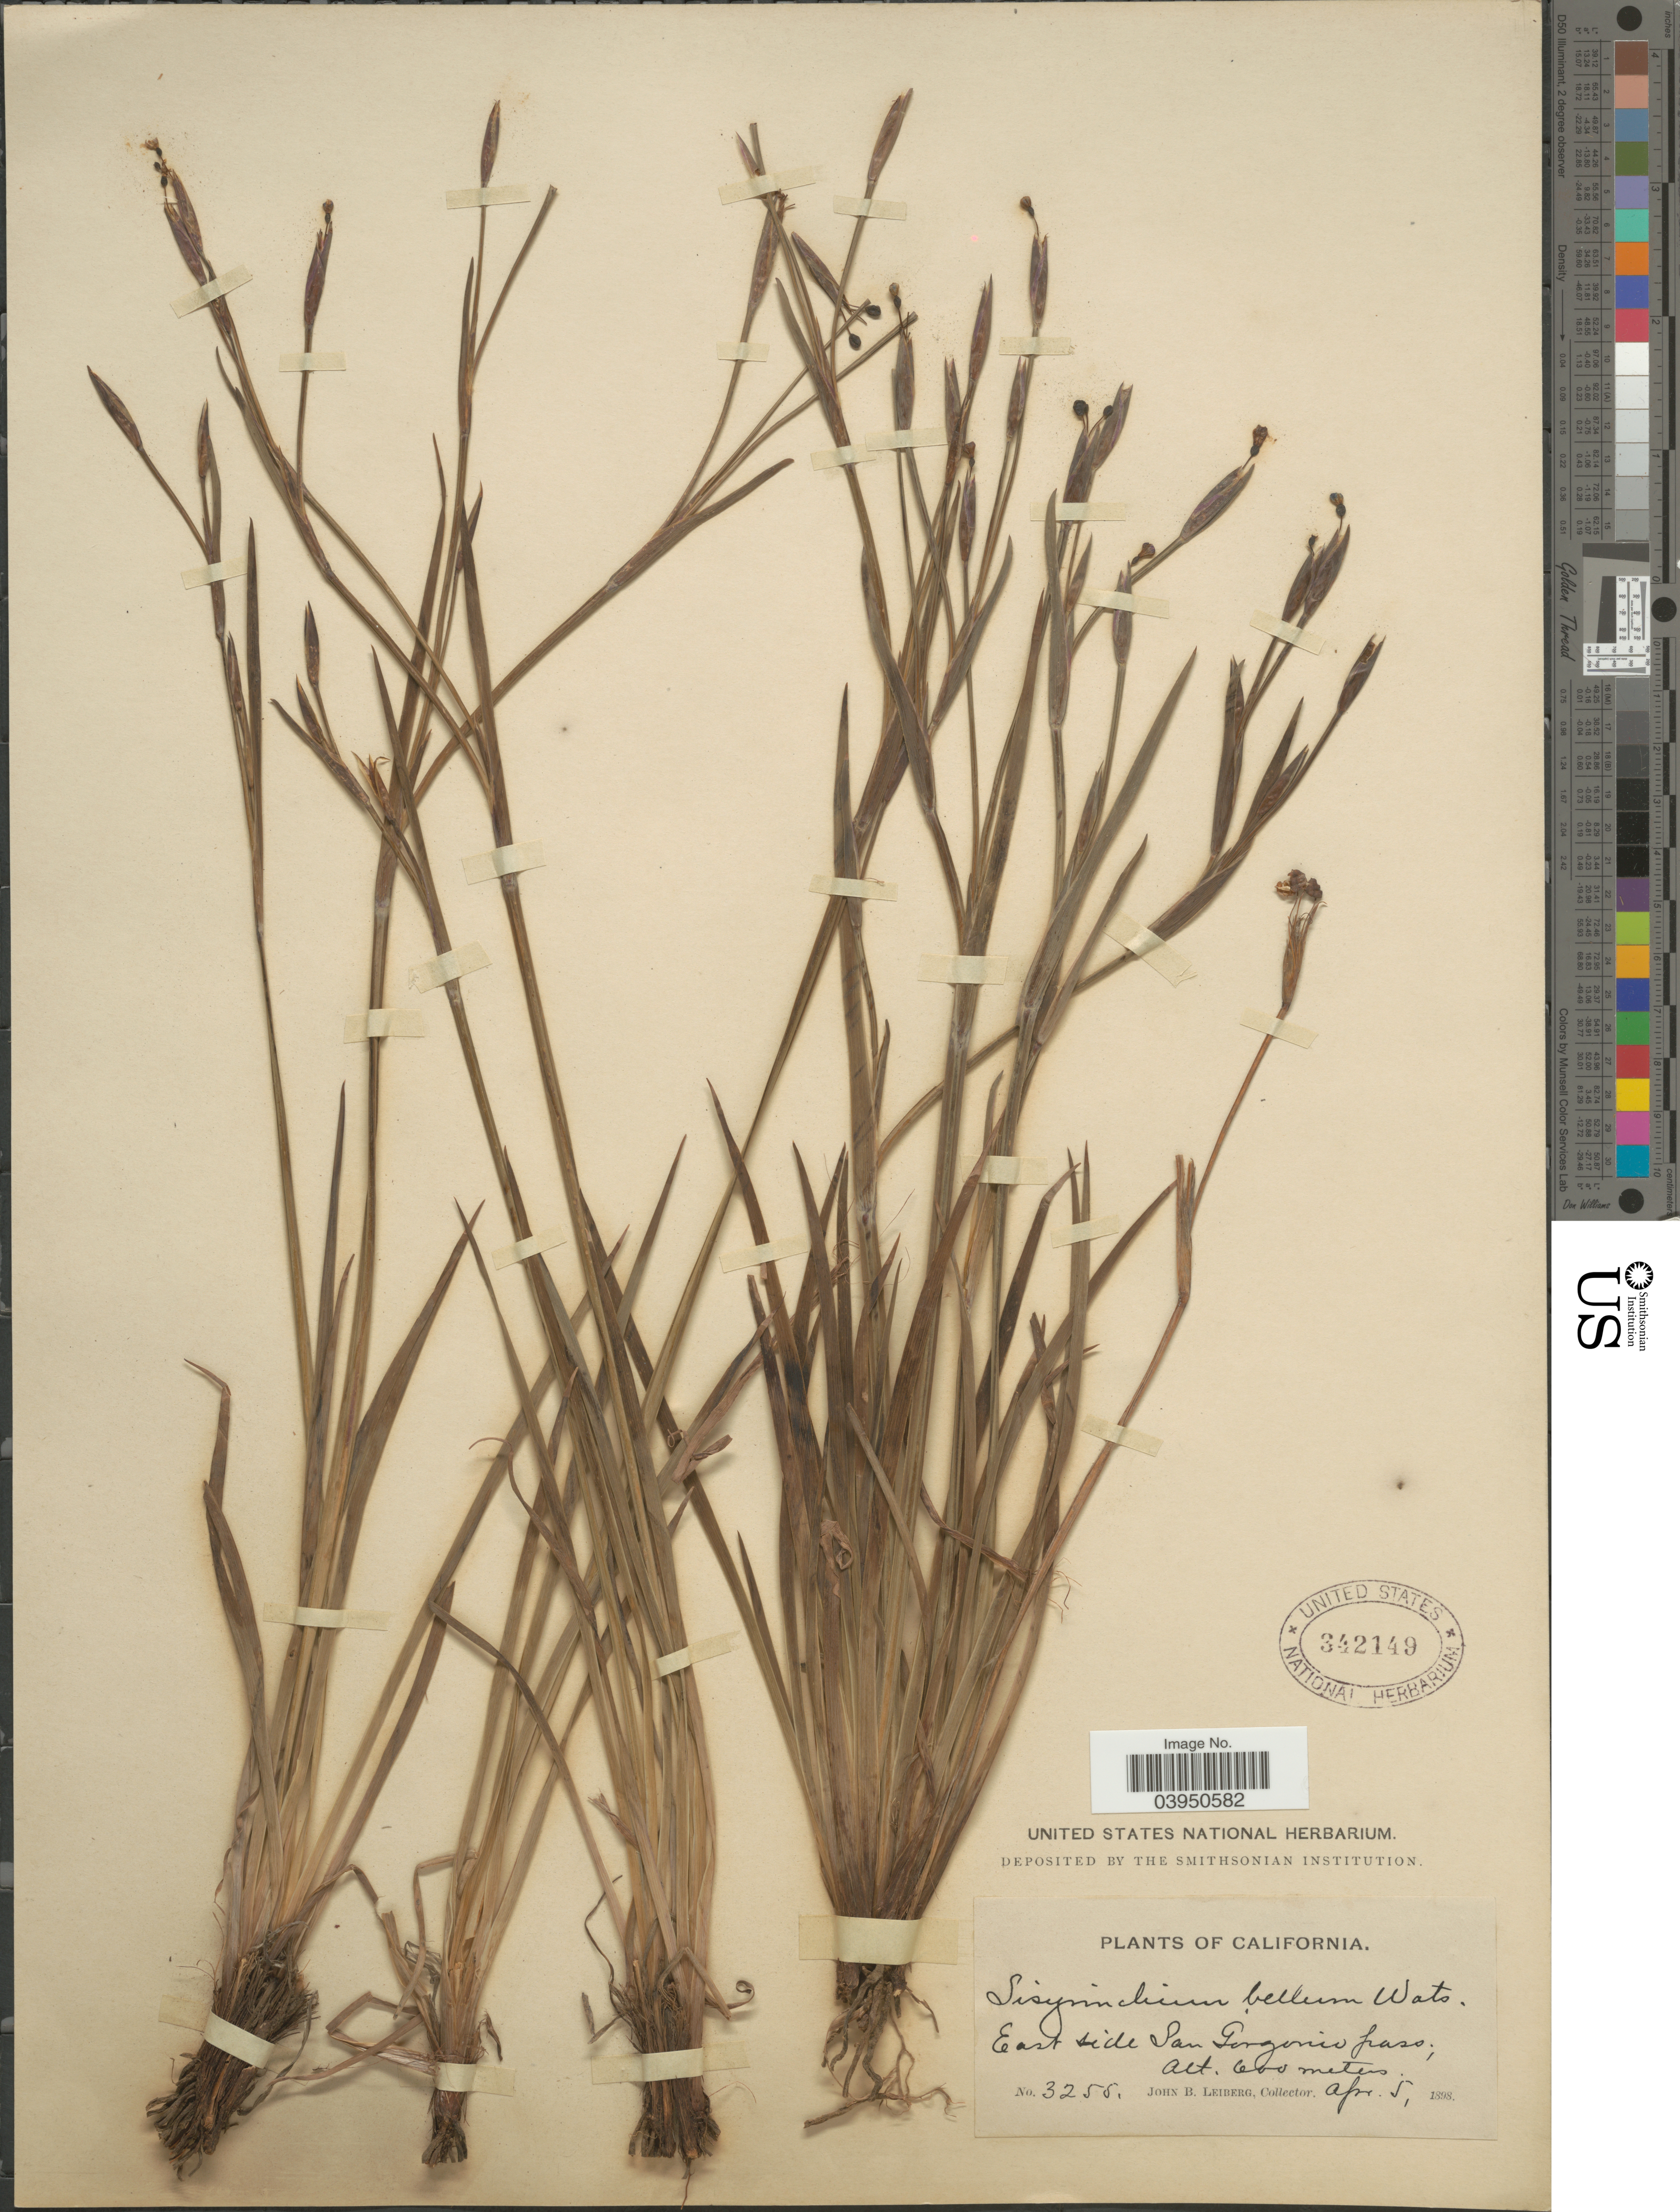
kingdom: Plantae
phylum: Tracheophyta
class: Liliopsida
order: Asparagales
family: Iridaceae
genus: Sisyrinchium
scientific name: Sisyrinchium bellum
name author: S. Watson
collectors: J. B. Leiberg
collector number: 3255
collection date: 1898-04-05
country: United States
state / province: California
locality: East side San Gorgonio pass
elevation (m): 600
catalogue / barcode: US 342149